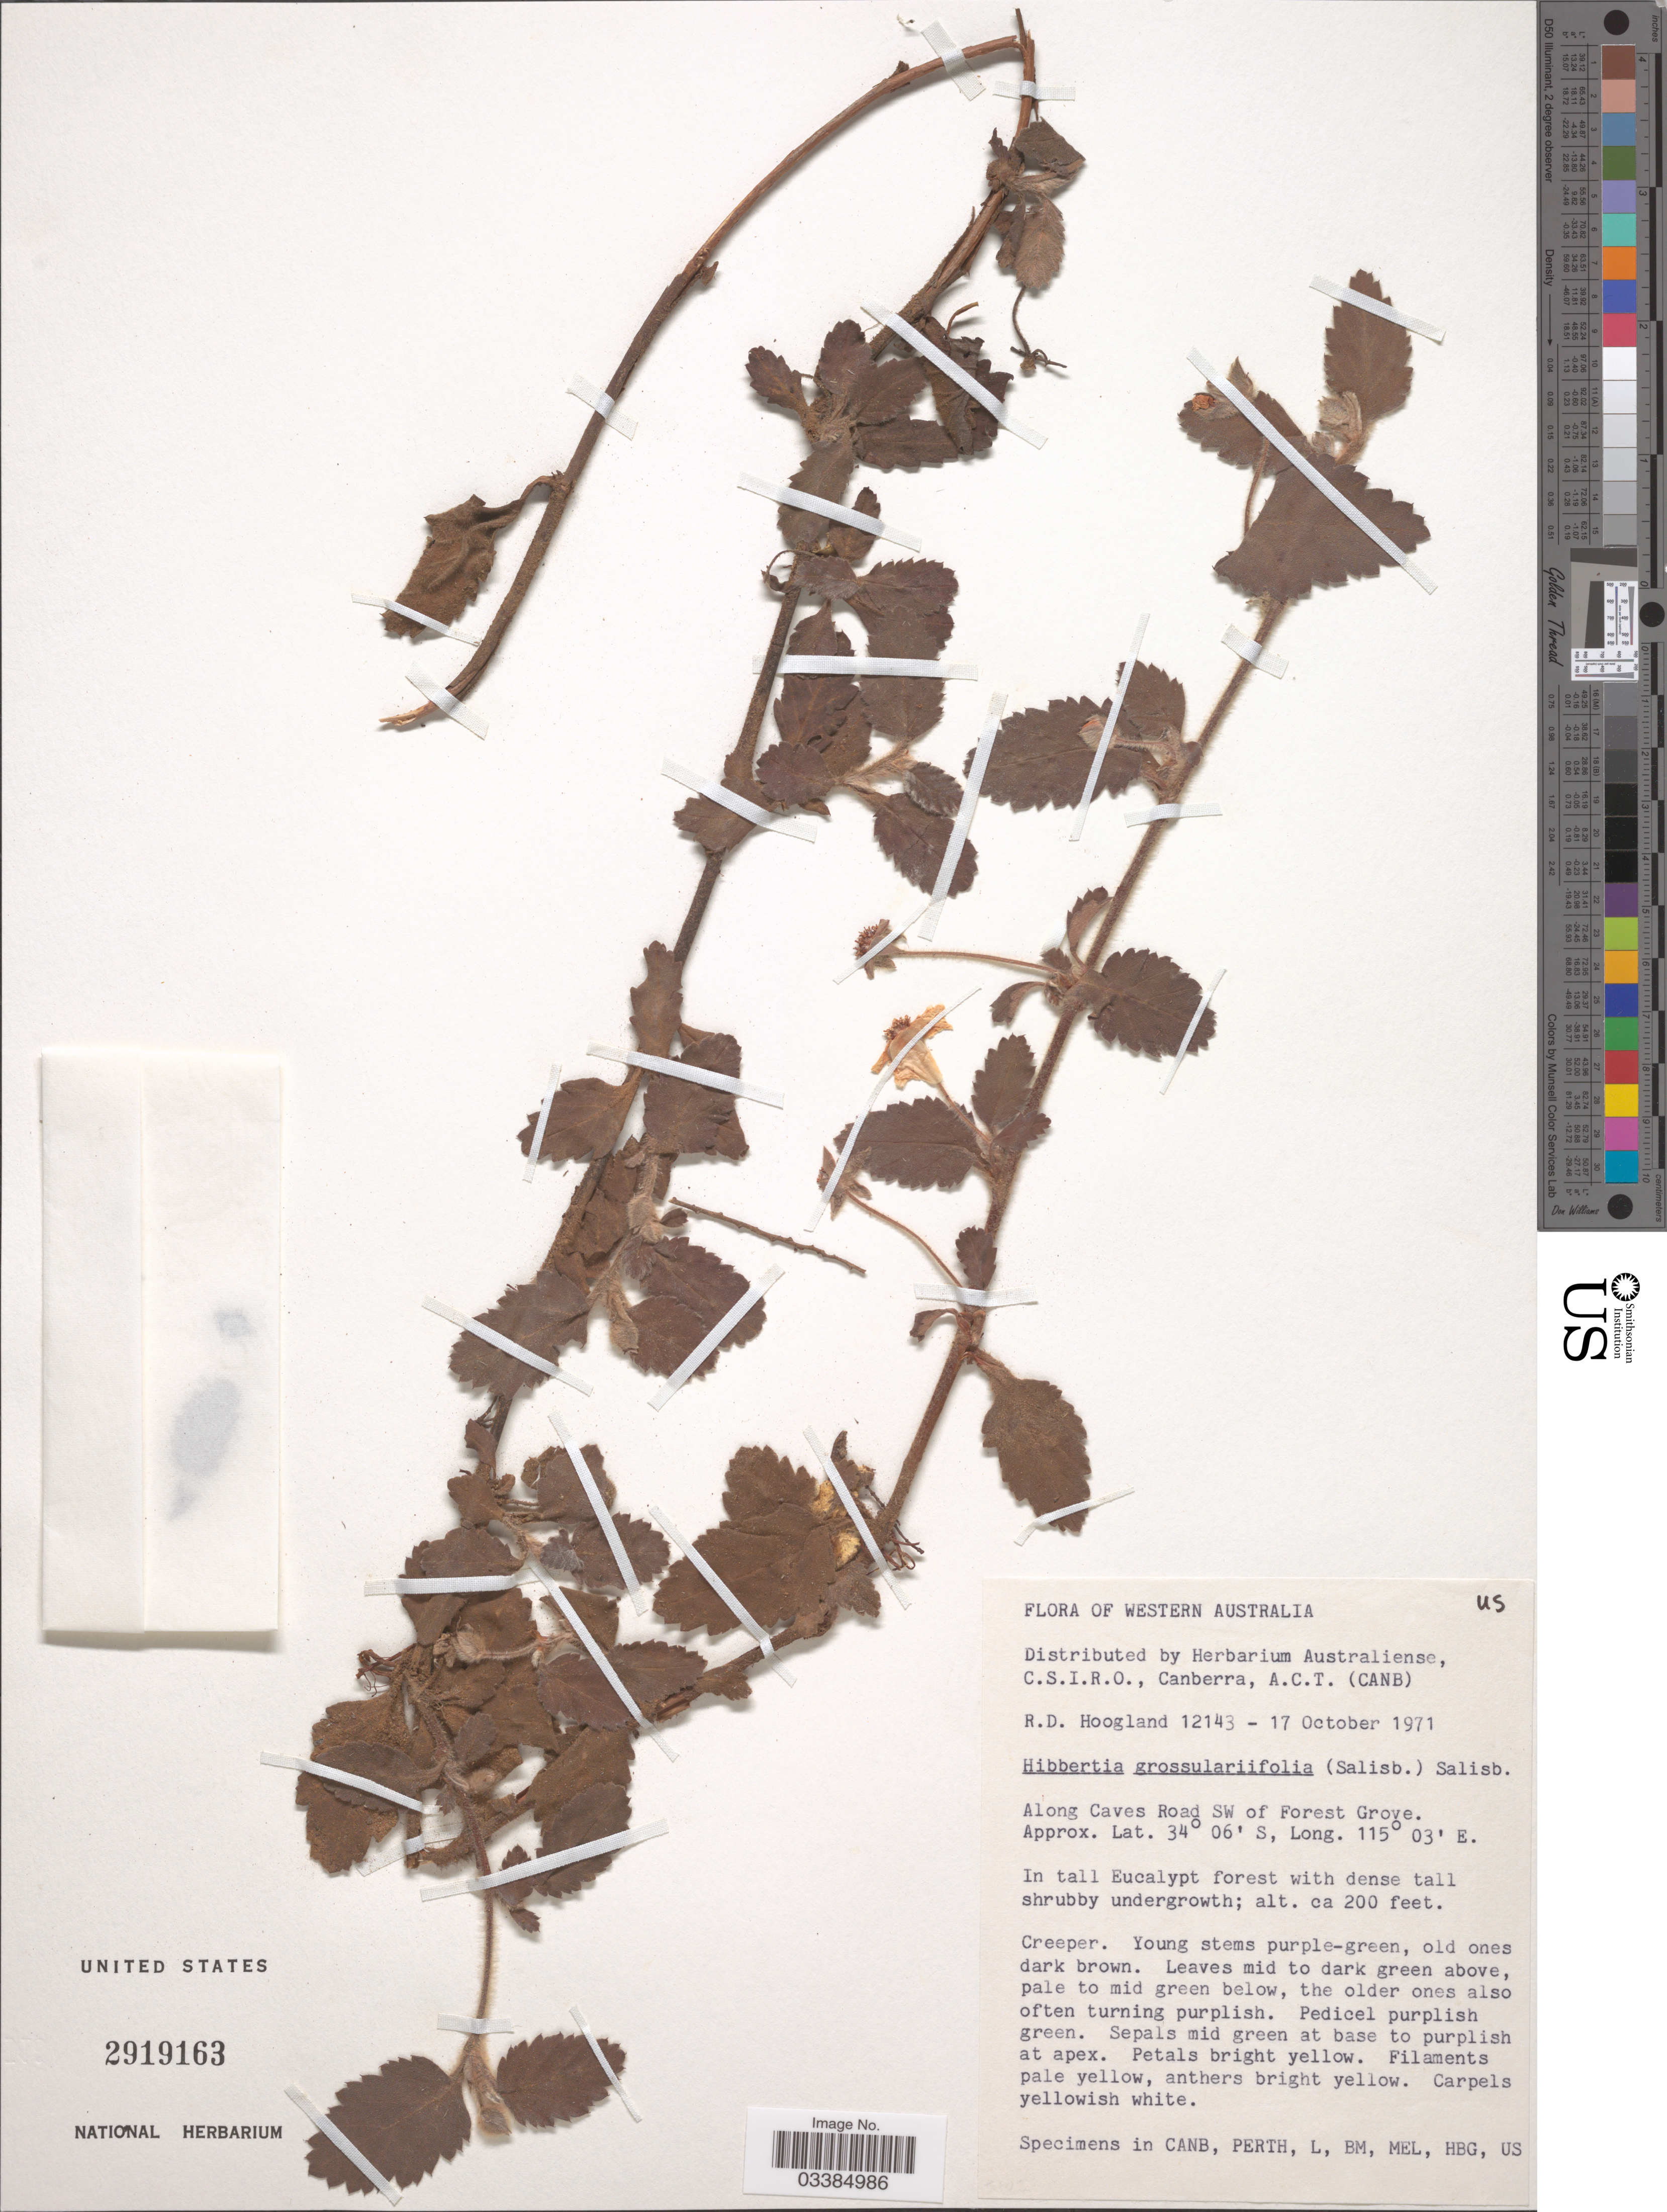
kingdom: Plantae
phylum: Tracheophyta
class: Magnoliopsida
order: Dilleniales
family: Dilleniaceae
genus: Hibbertia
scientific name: Hibbertia grossularifolia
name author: Salisb.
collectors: R. D. Hoogland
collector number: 12143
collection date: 1971-10-17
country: Australia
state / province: Western Australia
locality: Along Caves Road SW of Forest Grove.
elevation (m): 61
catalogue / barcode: US 2919163